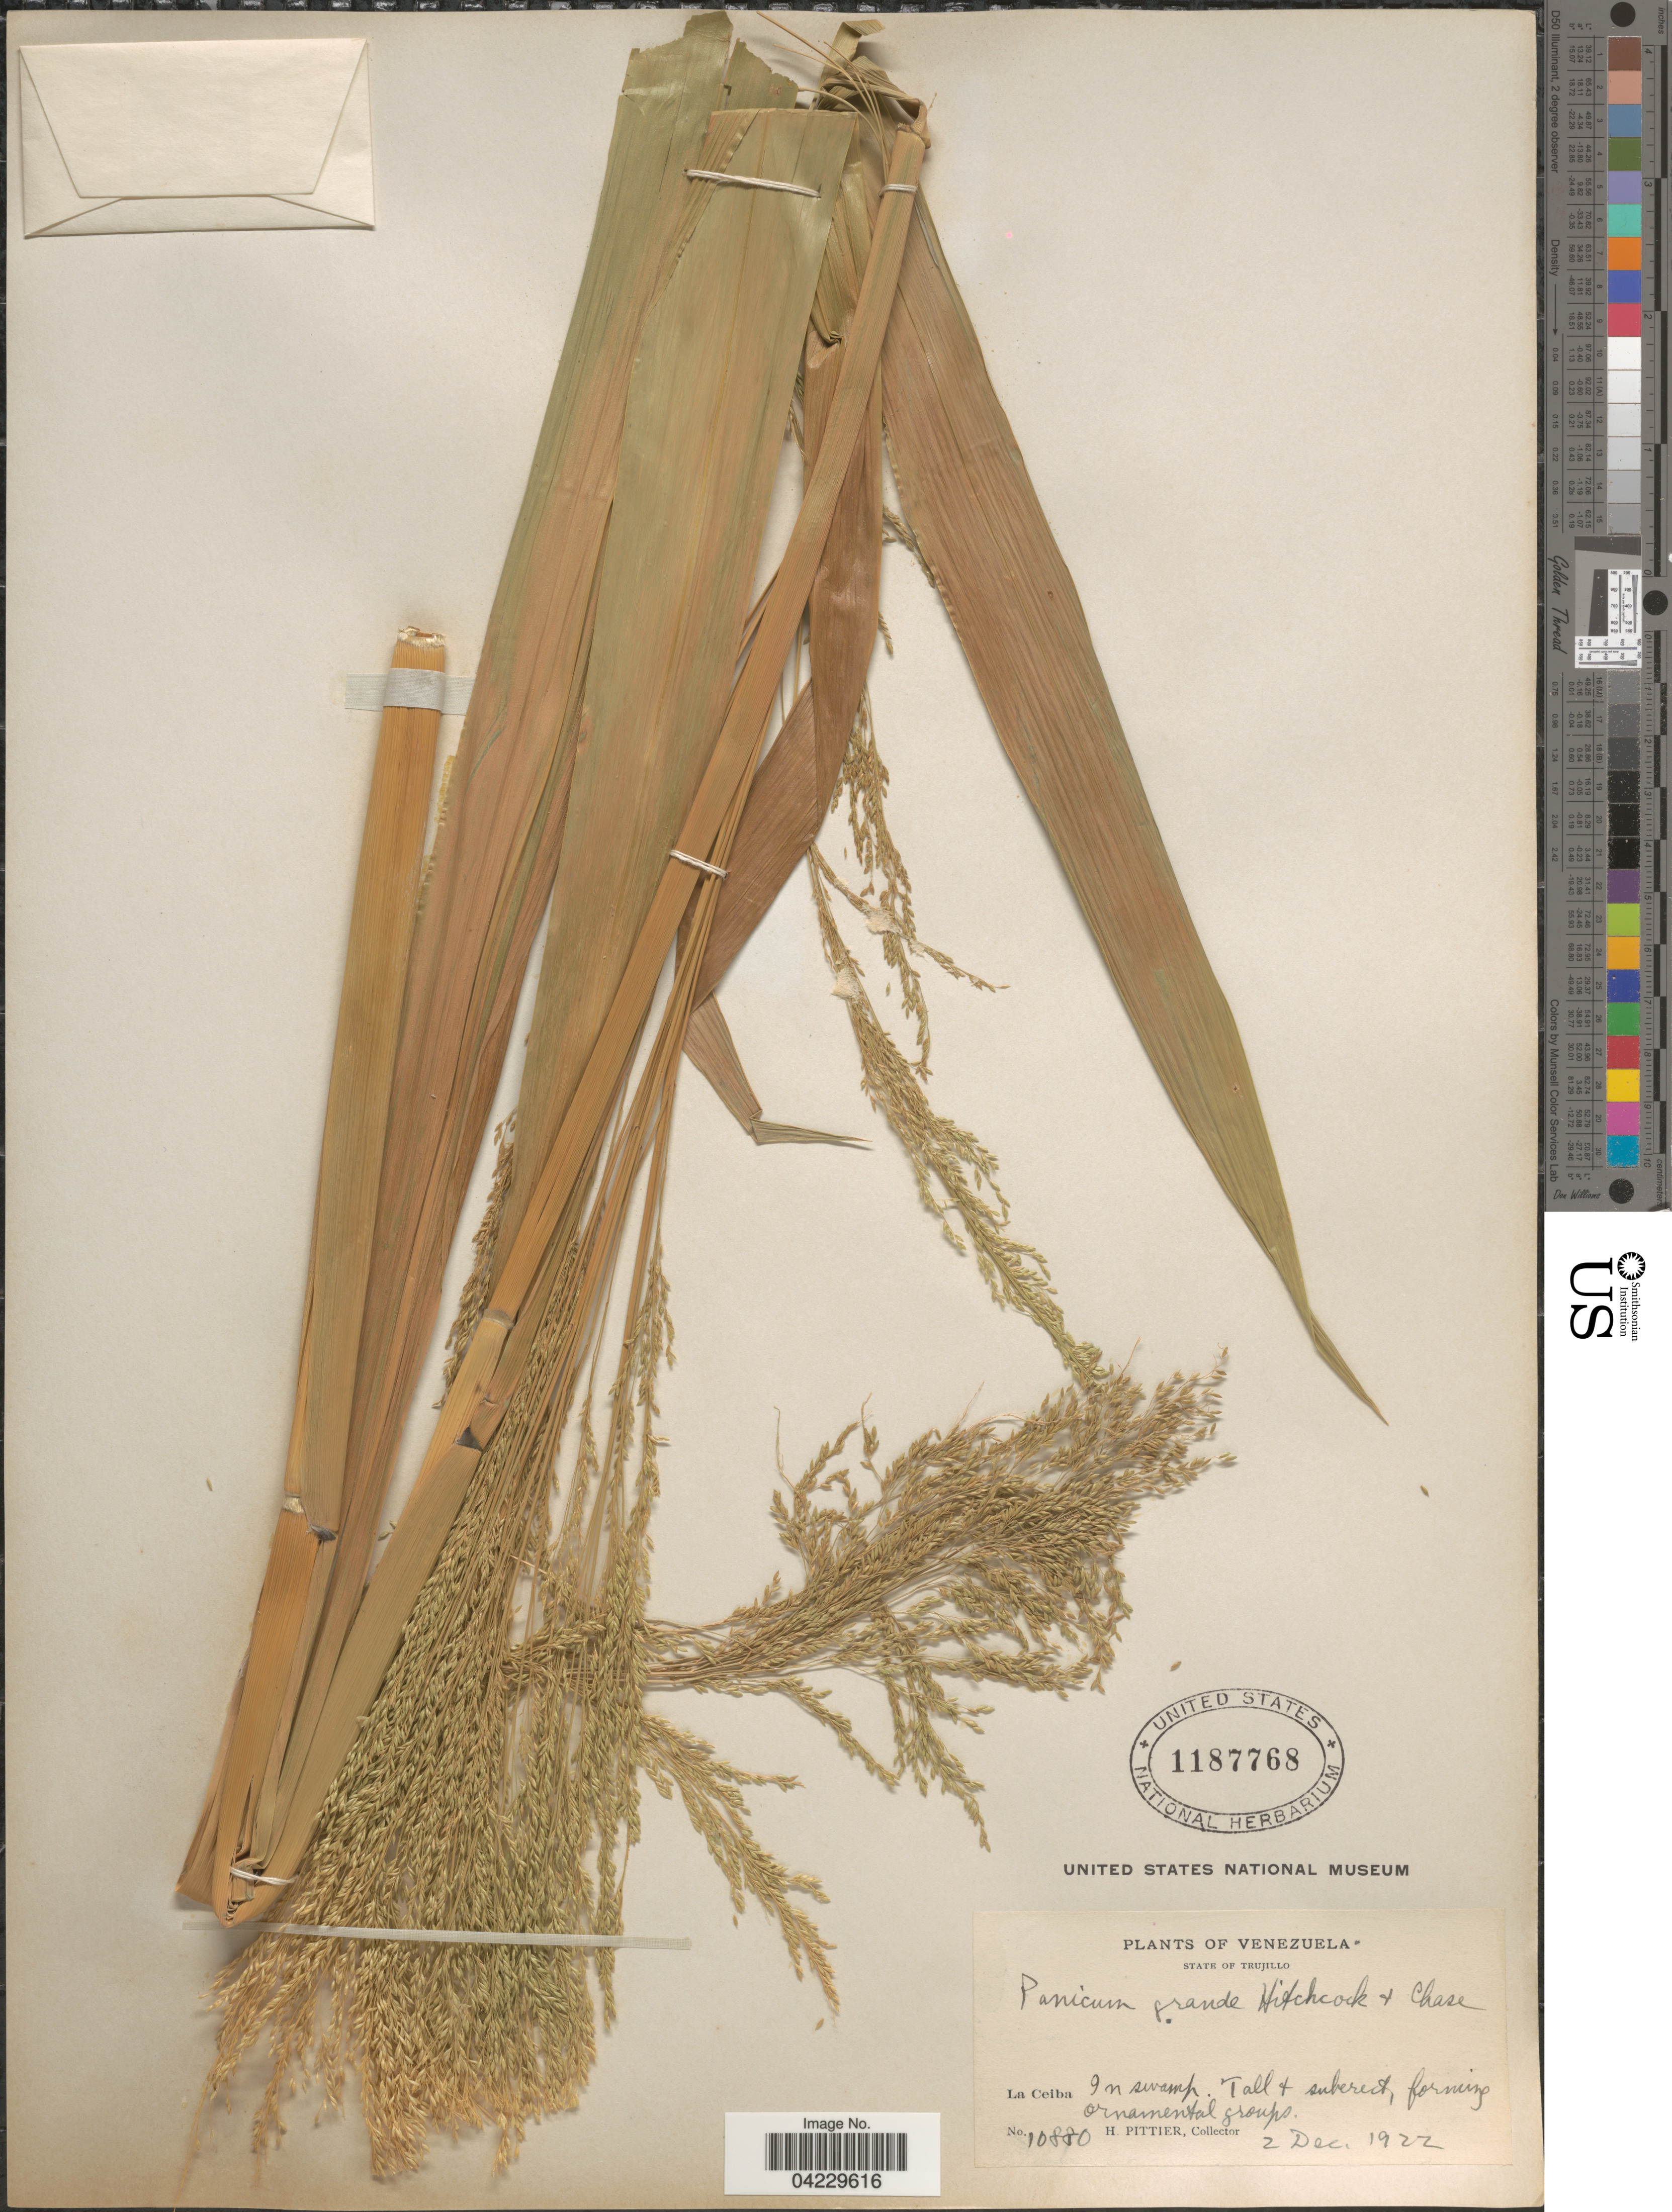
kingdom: Plantae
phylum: Tracheophyta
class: Liliopsida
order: Poales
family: Poaceae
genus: Hymenachne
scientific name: Hymenachne grandis ined. prp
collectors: H. F. Pittier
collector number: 10880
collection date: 1922-12-02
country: Venezuela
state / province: Trujillo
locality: La Ceiba.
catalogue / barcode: US 1187768